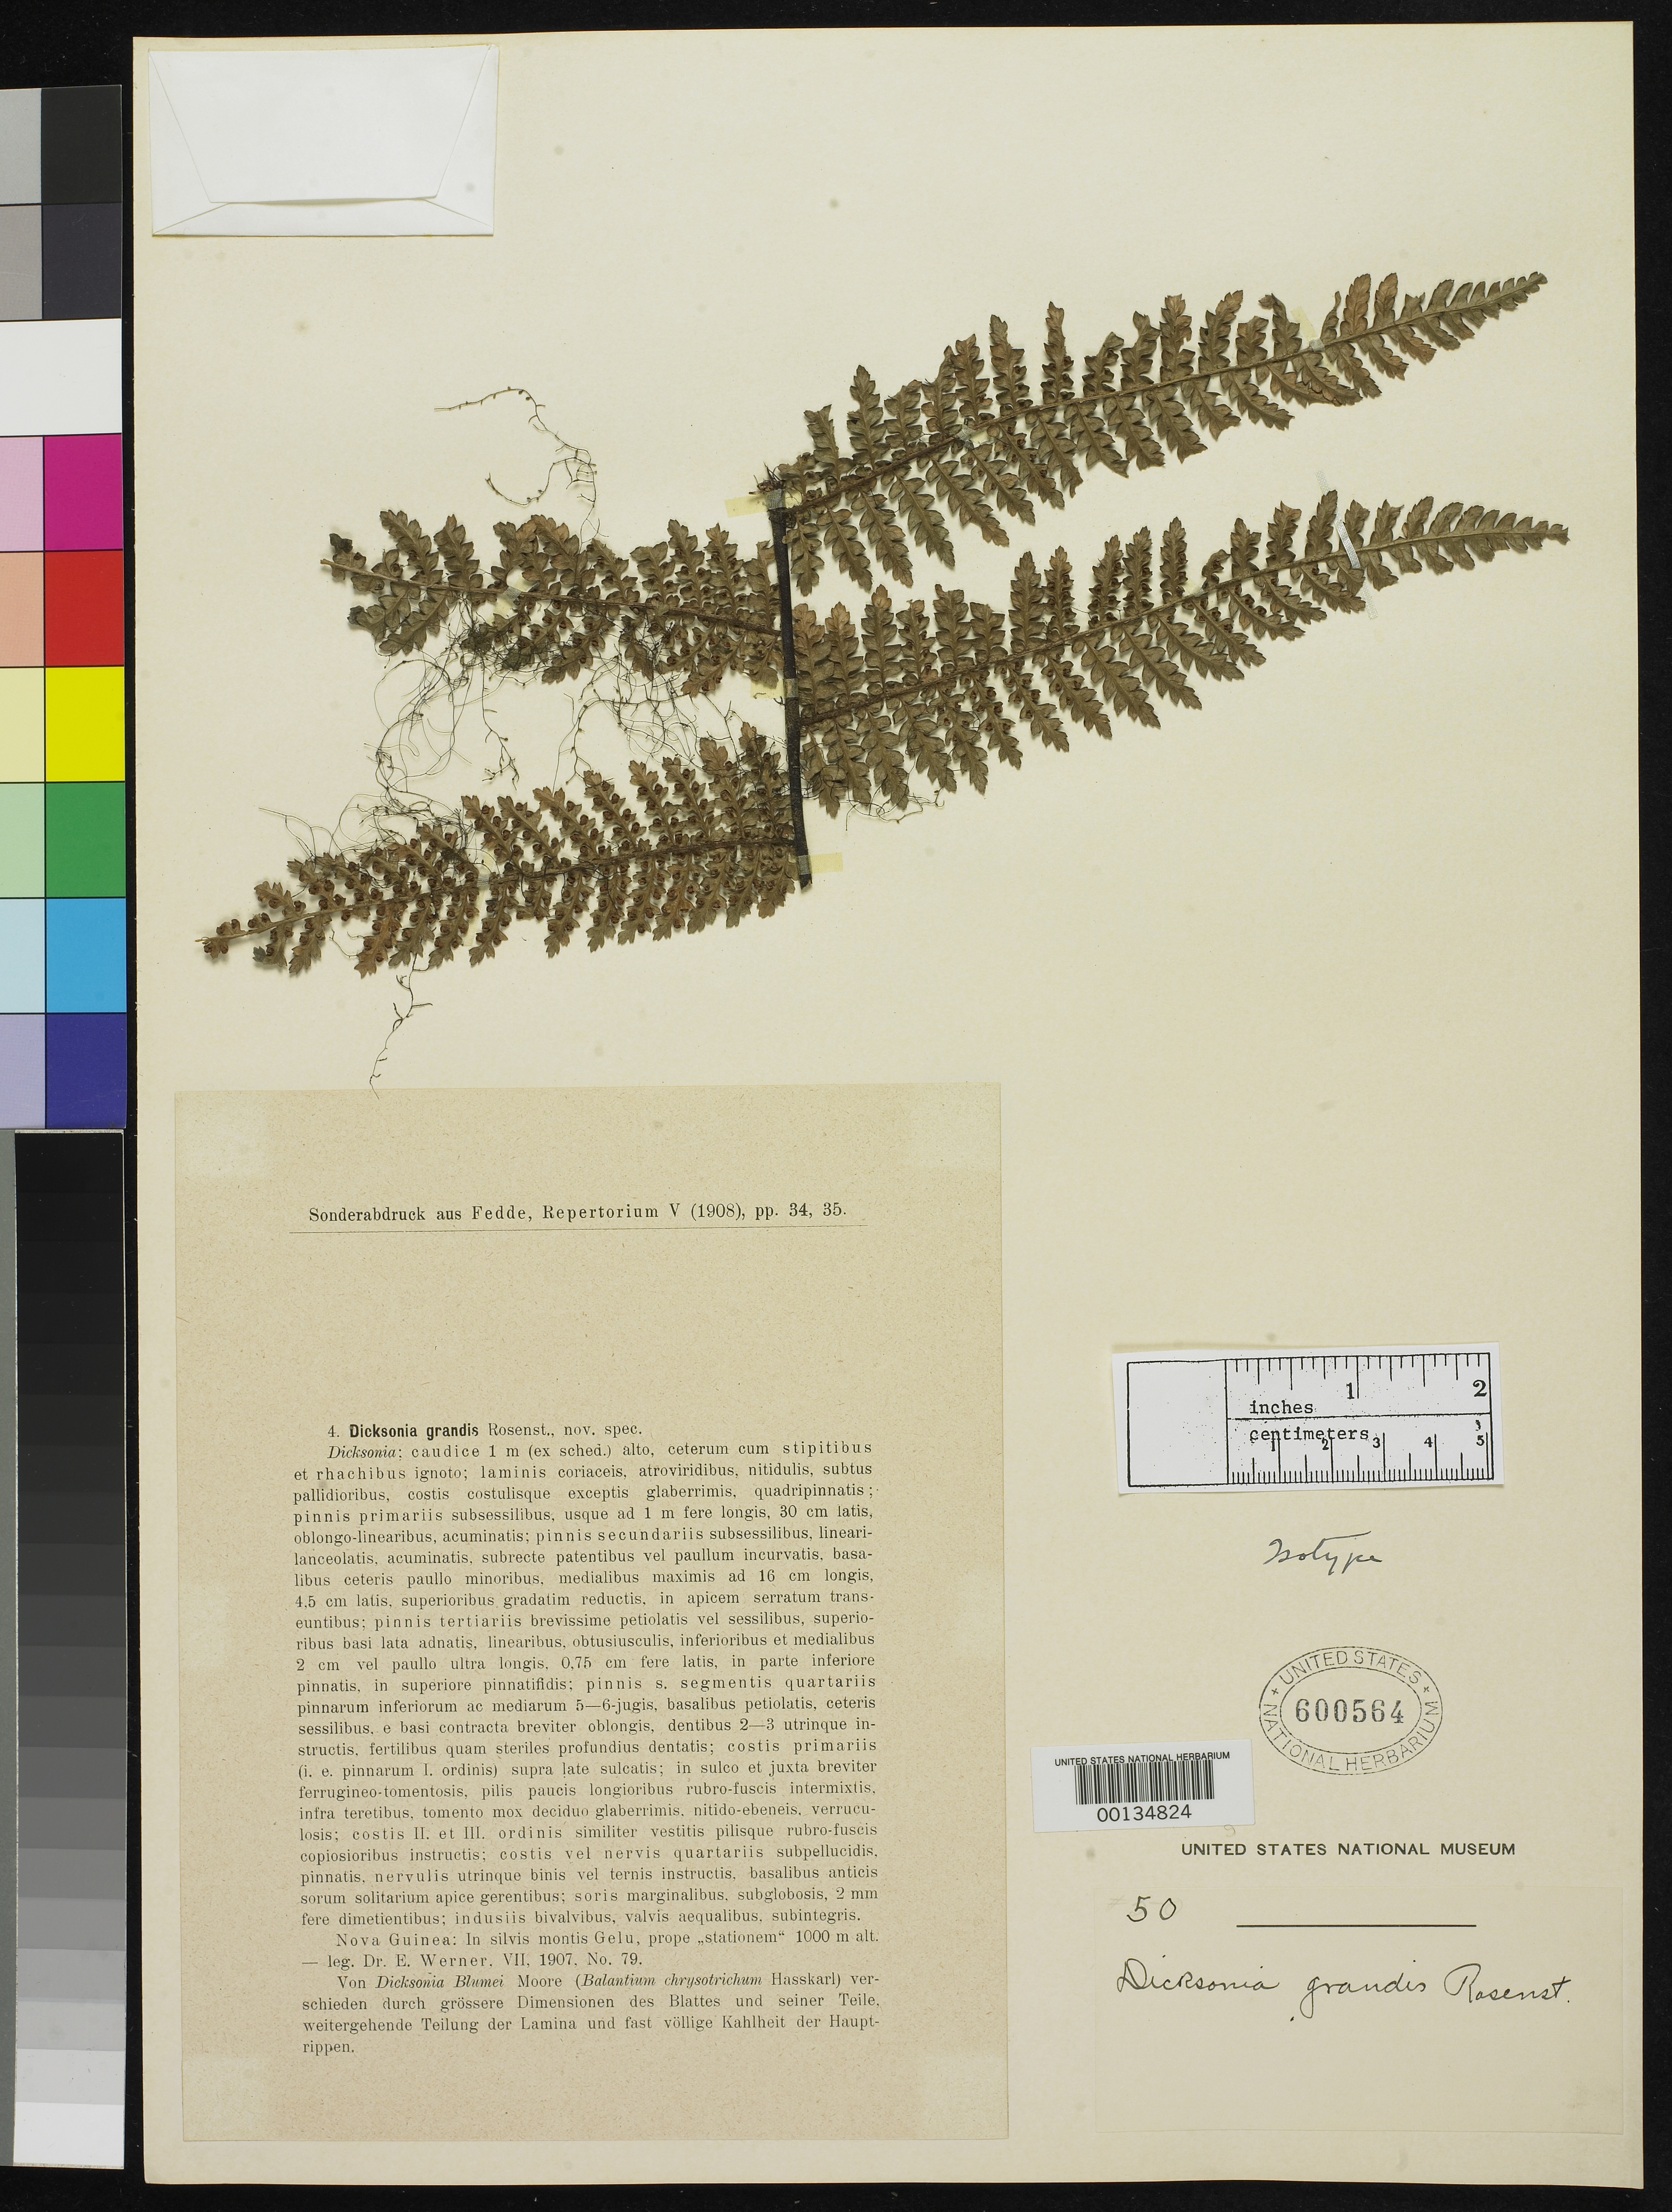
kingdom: Plantae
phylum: Tracheophyta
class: Polypodiopsida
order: Cyatheales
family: Dicksoniaceae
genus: Dicksonia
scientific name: Dicksonia grandis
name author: Rosenst.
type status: Type Collection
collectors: K. Werner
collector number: Rosenstock Exs. 50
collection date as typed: Aug 1907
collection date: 1907-08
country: Papua New Guinea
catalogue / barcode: US 600564